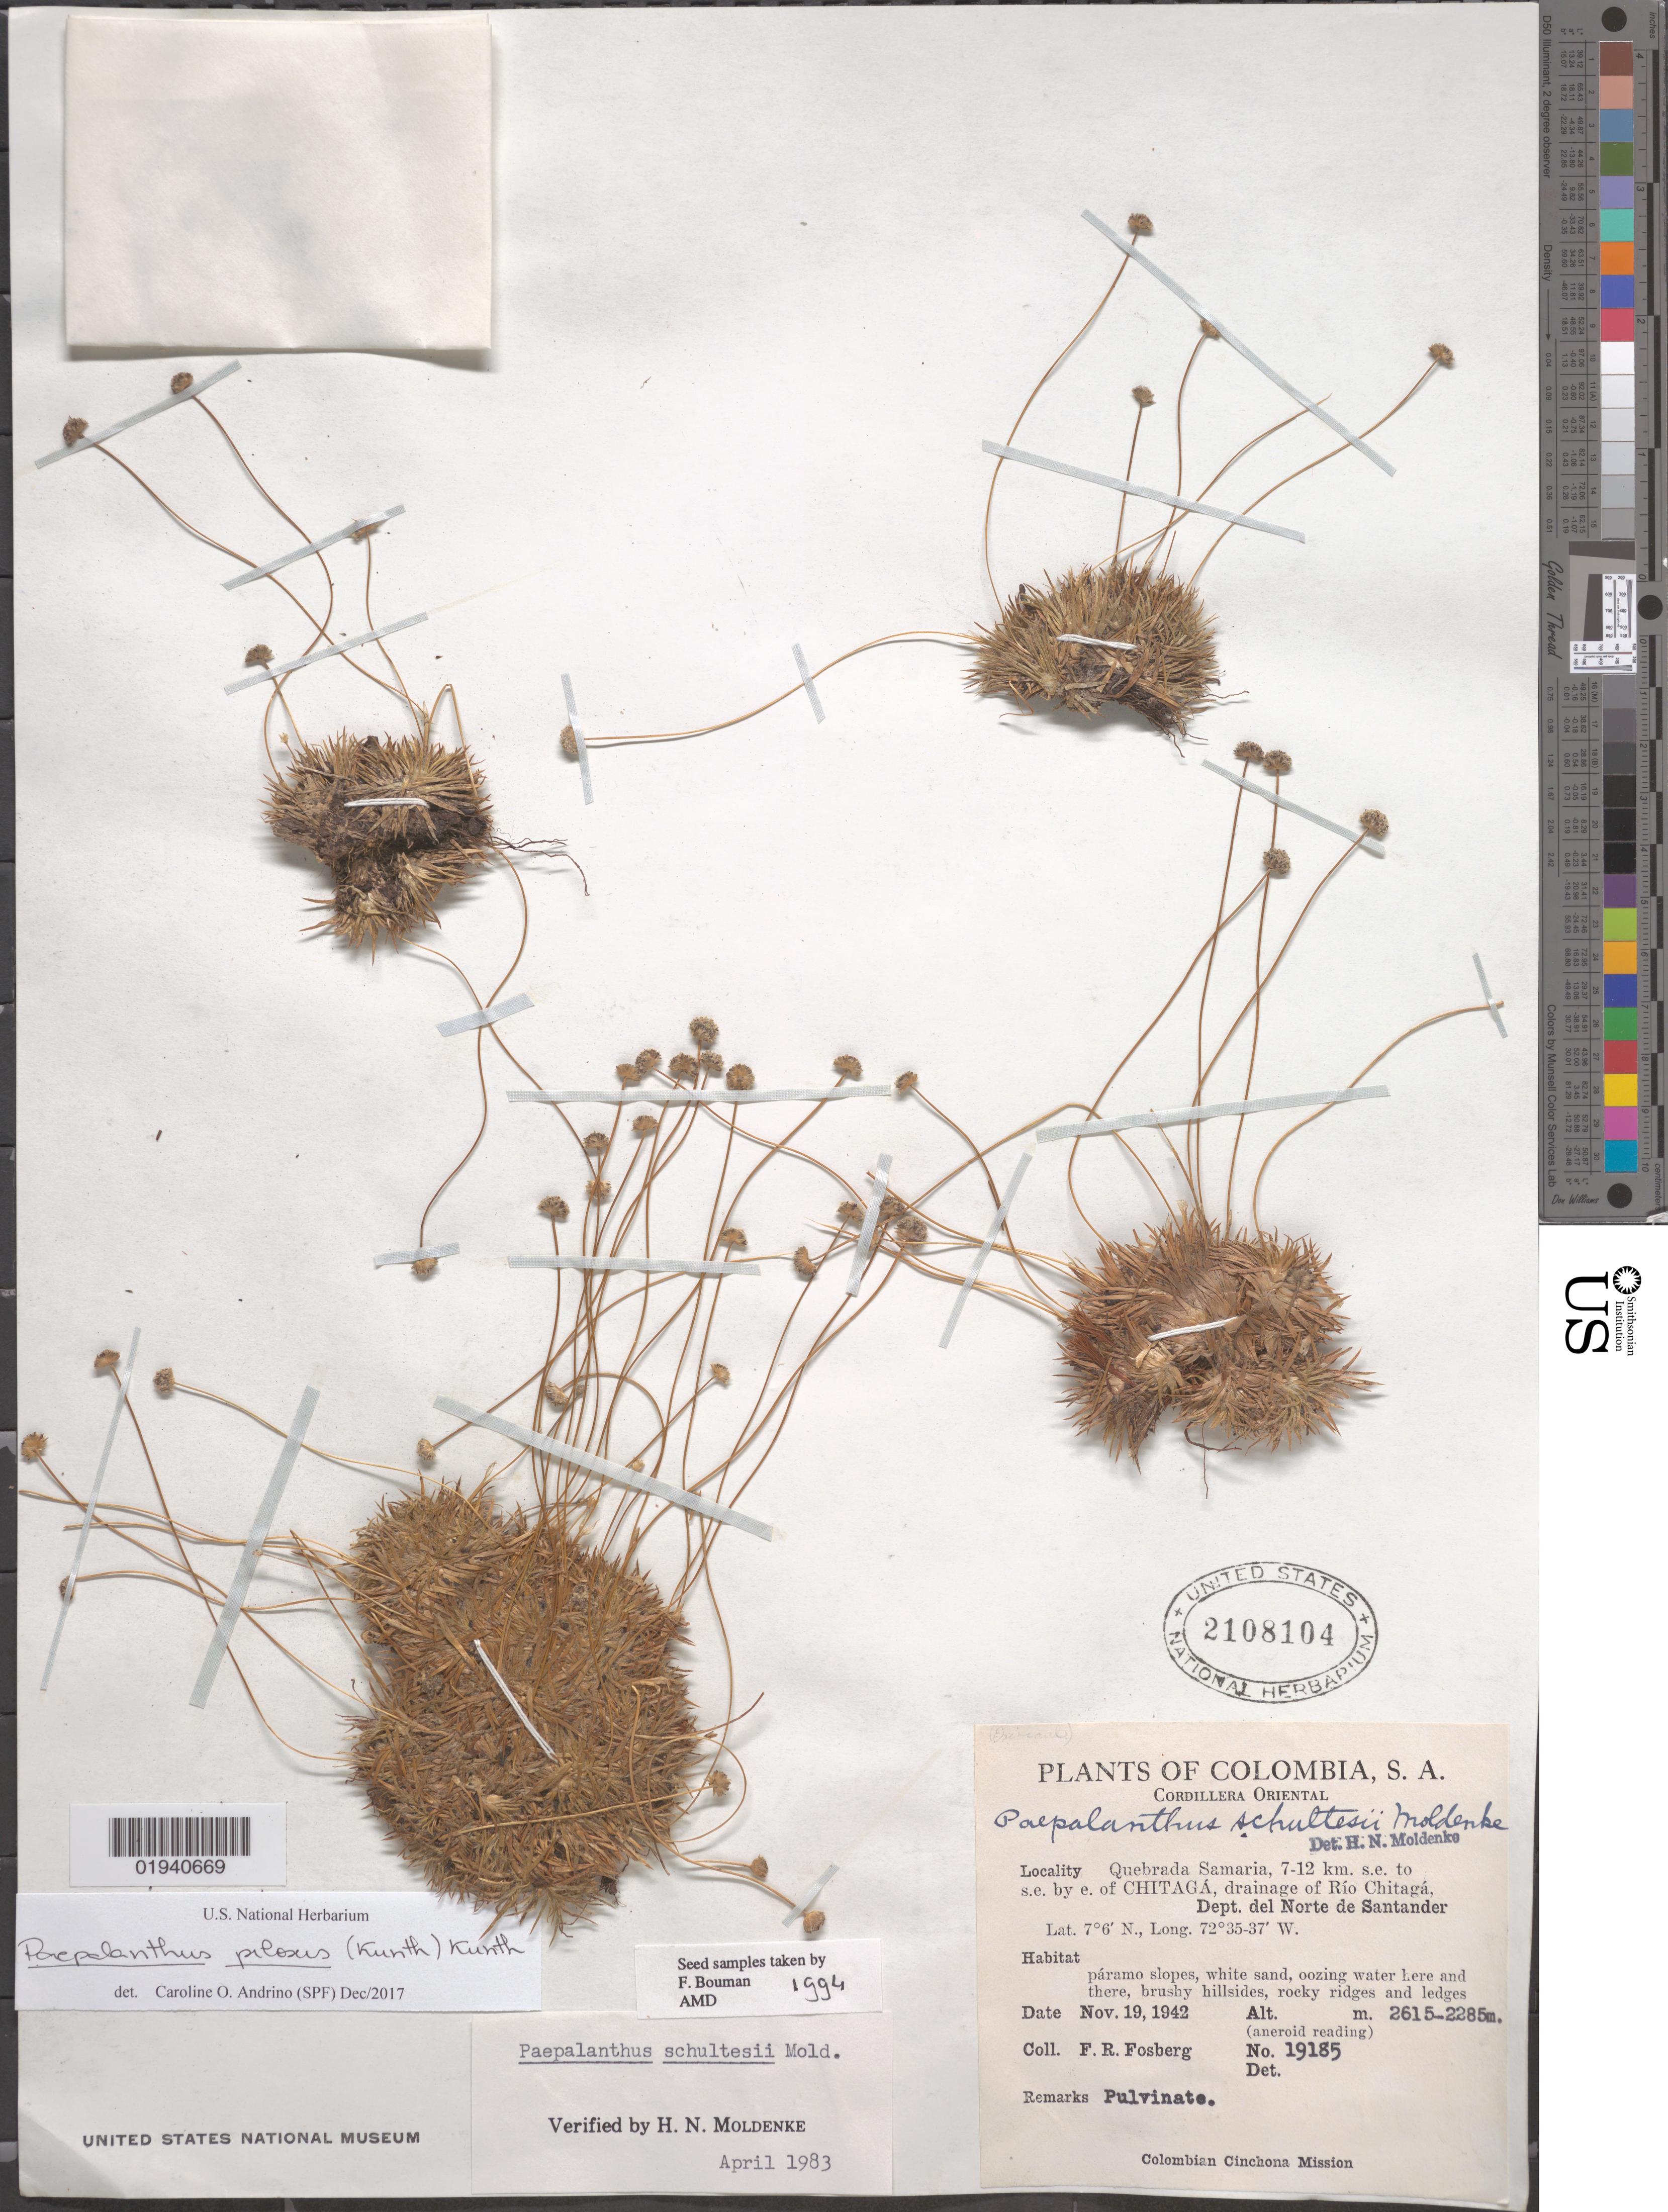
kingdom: Plantae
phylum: Tracheophyta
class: Liliopsida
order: Poales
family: Eriocaulaceae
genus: Paepalanthus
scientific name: Paepalanthus pilosus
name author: (Kunth) Kunth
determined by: Andrino, C. O.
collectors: F. R. Fosberg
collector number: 19185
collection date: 1942-11-19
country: Colombia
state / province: Norte de Santander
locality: Quebrada Samaria, 7-12 km s.e. to s.e. by e. of Chitagá, drainage of Rio Chitagá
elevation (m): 2615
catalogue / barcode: US 2108104